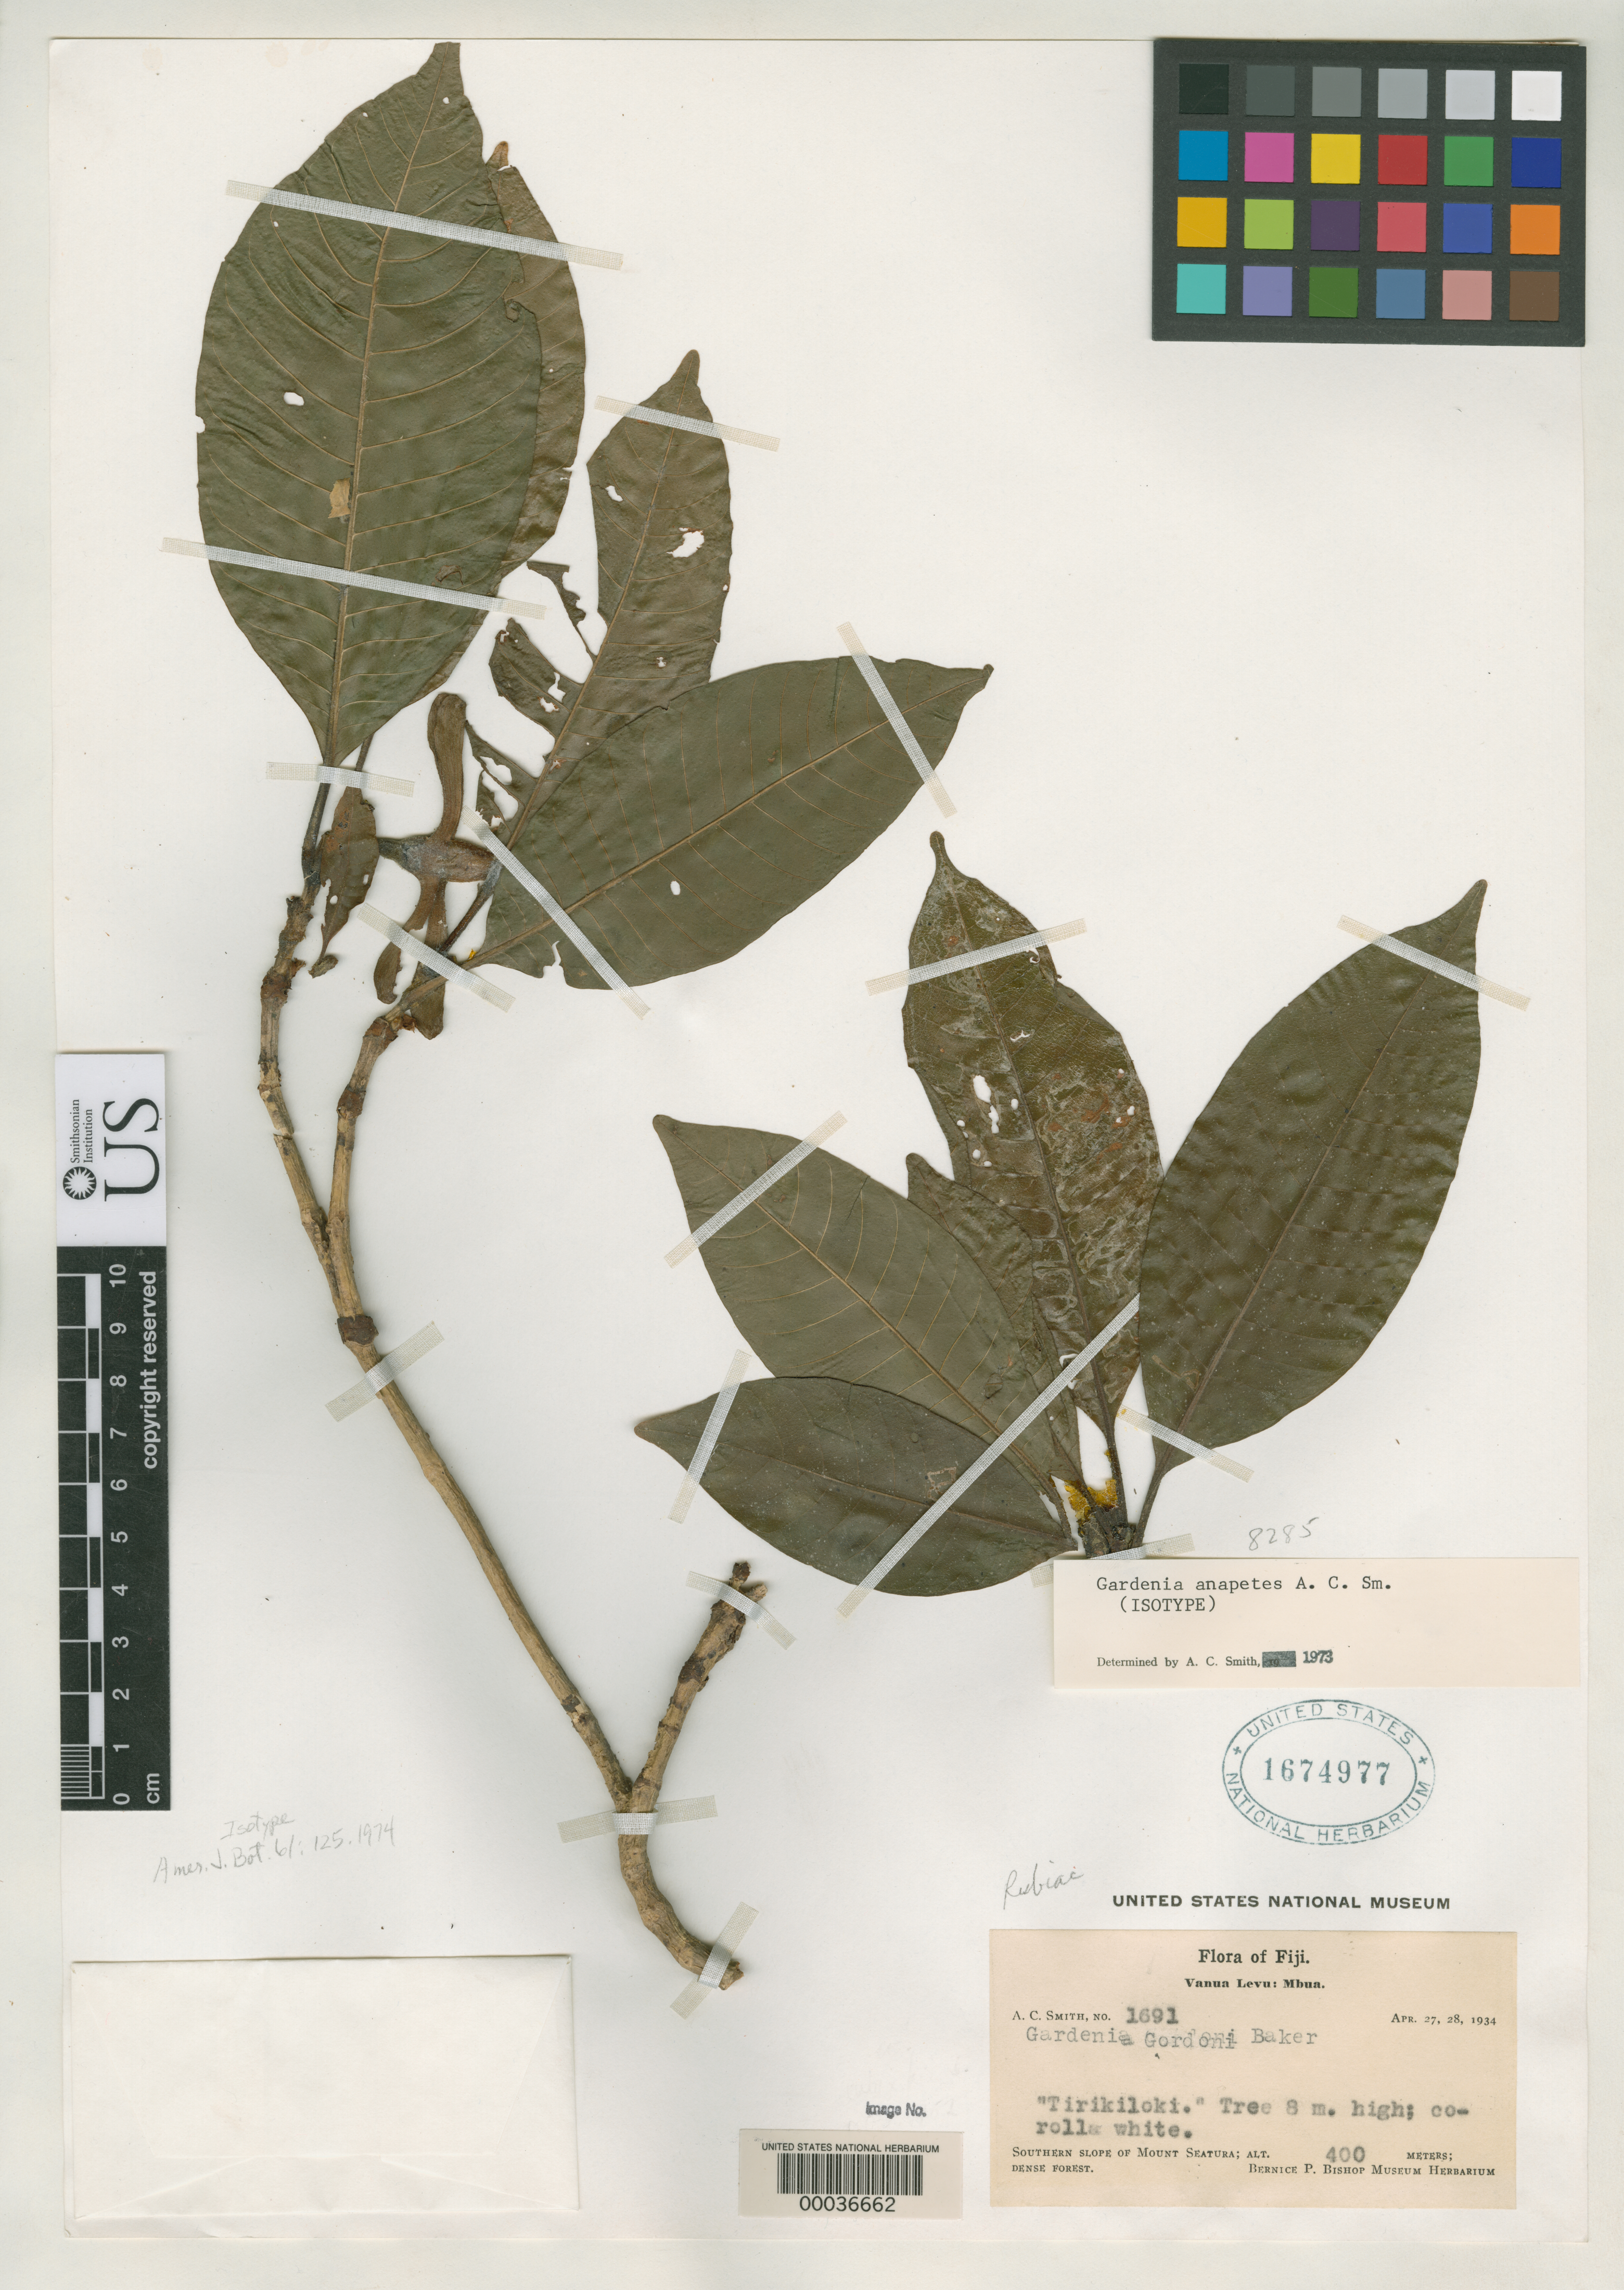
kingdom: Plantae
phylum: Tracheophyta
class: Magnoliopsida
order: Gentianales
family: Rubiaceae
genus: Gardenia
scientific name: Gardenia anapetes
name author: A.C. Sm.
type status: Isotype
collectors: A. C. Smith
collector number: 1691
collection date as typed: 27 Apr 1934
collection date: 1934-04-27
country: Fiji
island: Vanua Levu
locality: Mbun, Mt. Seaturo. [Vanua Levu Group]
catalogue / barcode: US 1674977